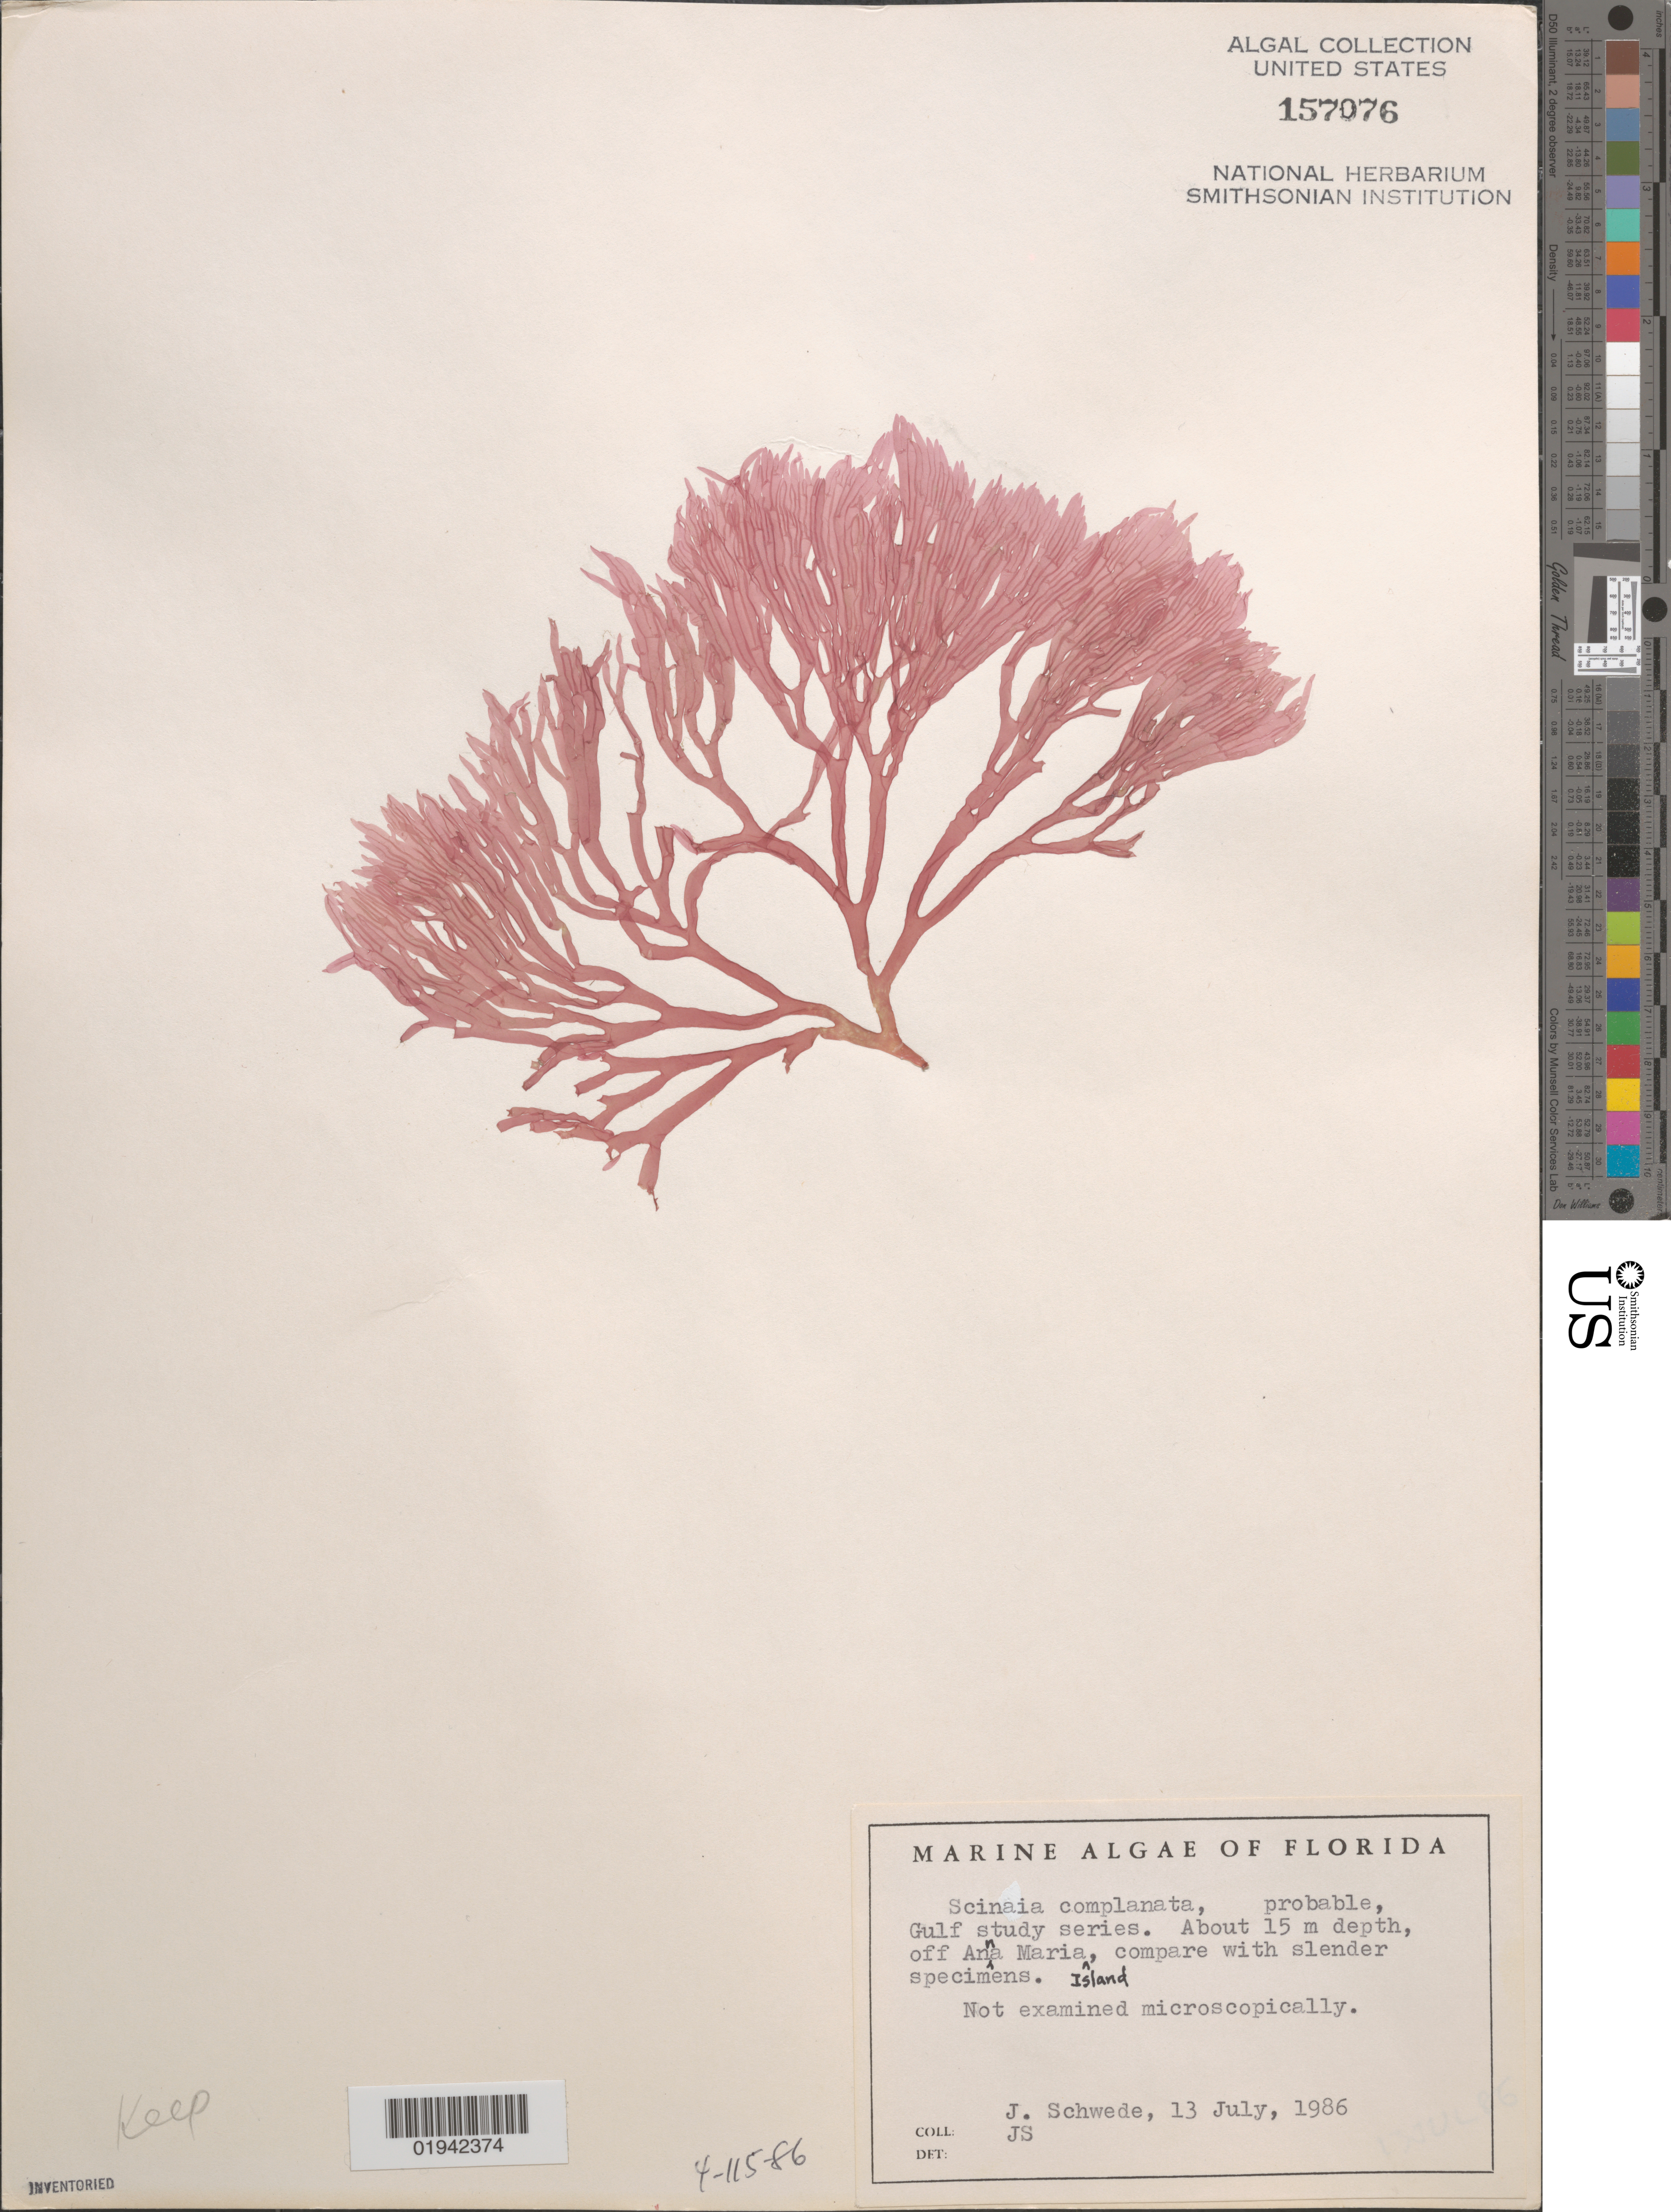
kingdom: Plantae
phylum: Rhodophyta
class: Florideophyceae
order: Nemaliales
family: Scinaiaceae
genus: Scinaia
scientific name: Scinaia complanata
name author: (Collins in Collins et al.) Cotton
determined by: Schwede, J., (UNITED STATES)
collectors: J. Schwede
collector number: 4-115-86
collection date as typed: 13 Jul 1986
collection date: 1986-07-13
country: United States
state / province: Florida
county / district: Manatee County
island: Anna Maria Island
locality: Off Anna Maria Island (Ana Maria)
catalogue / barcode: US 157076